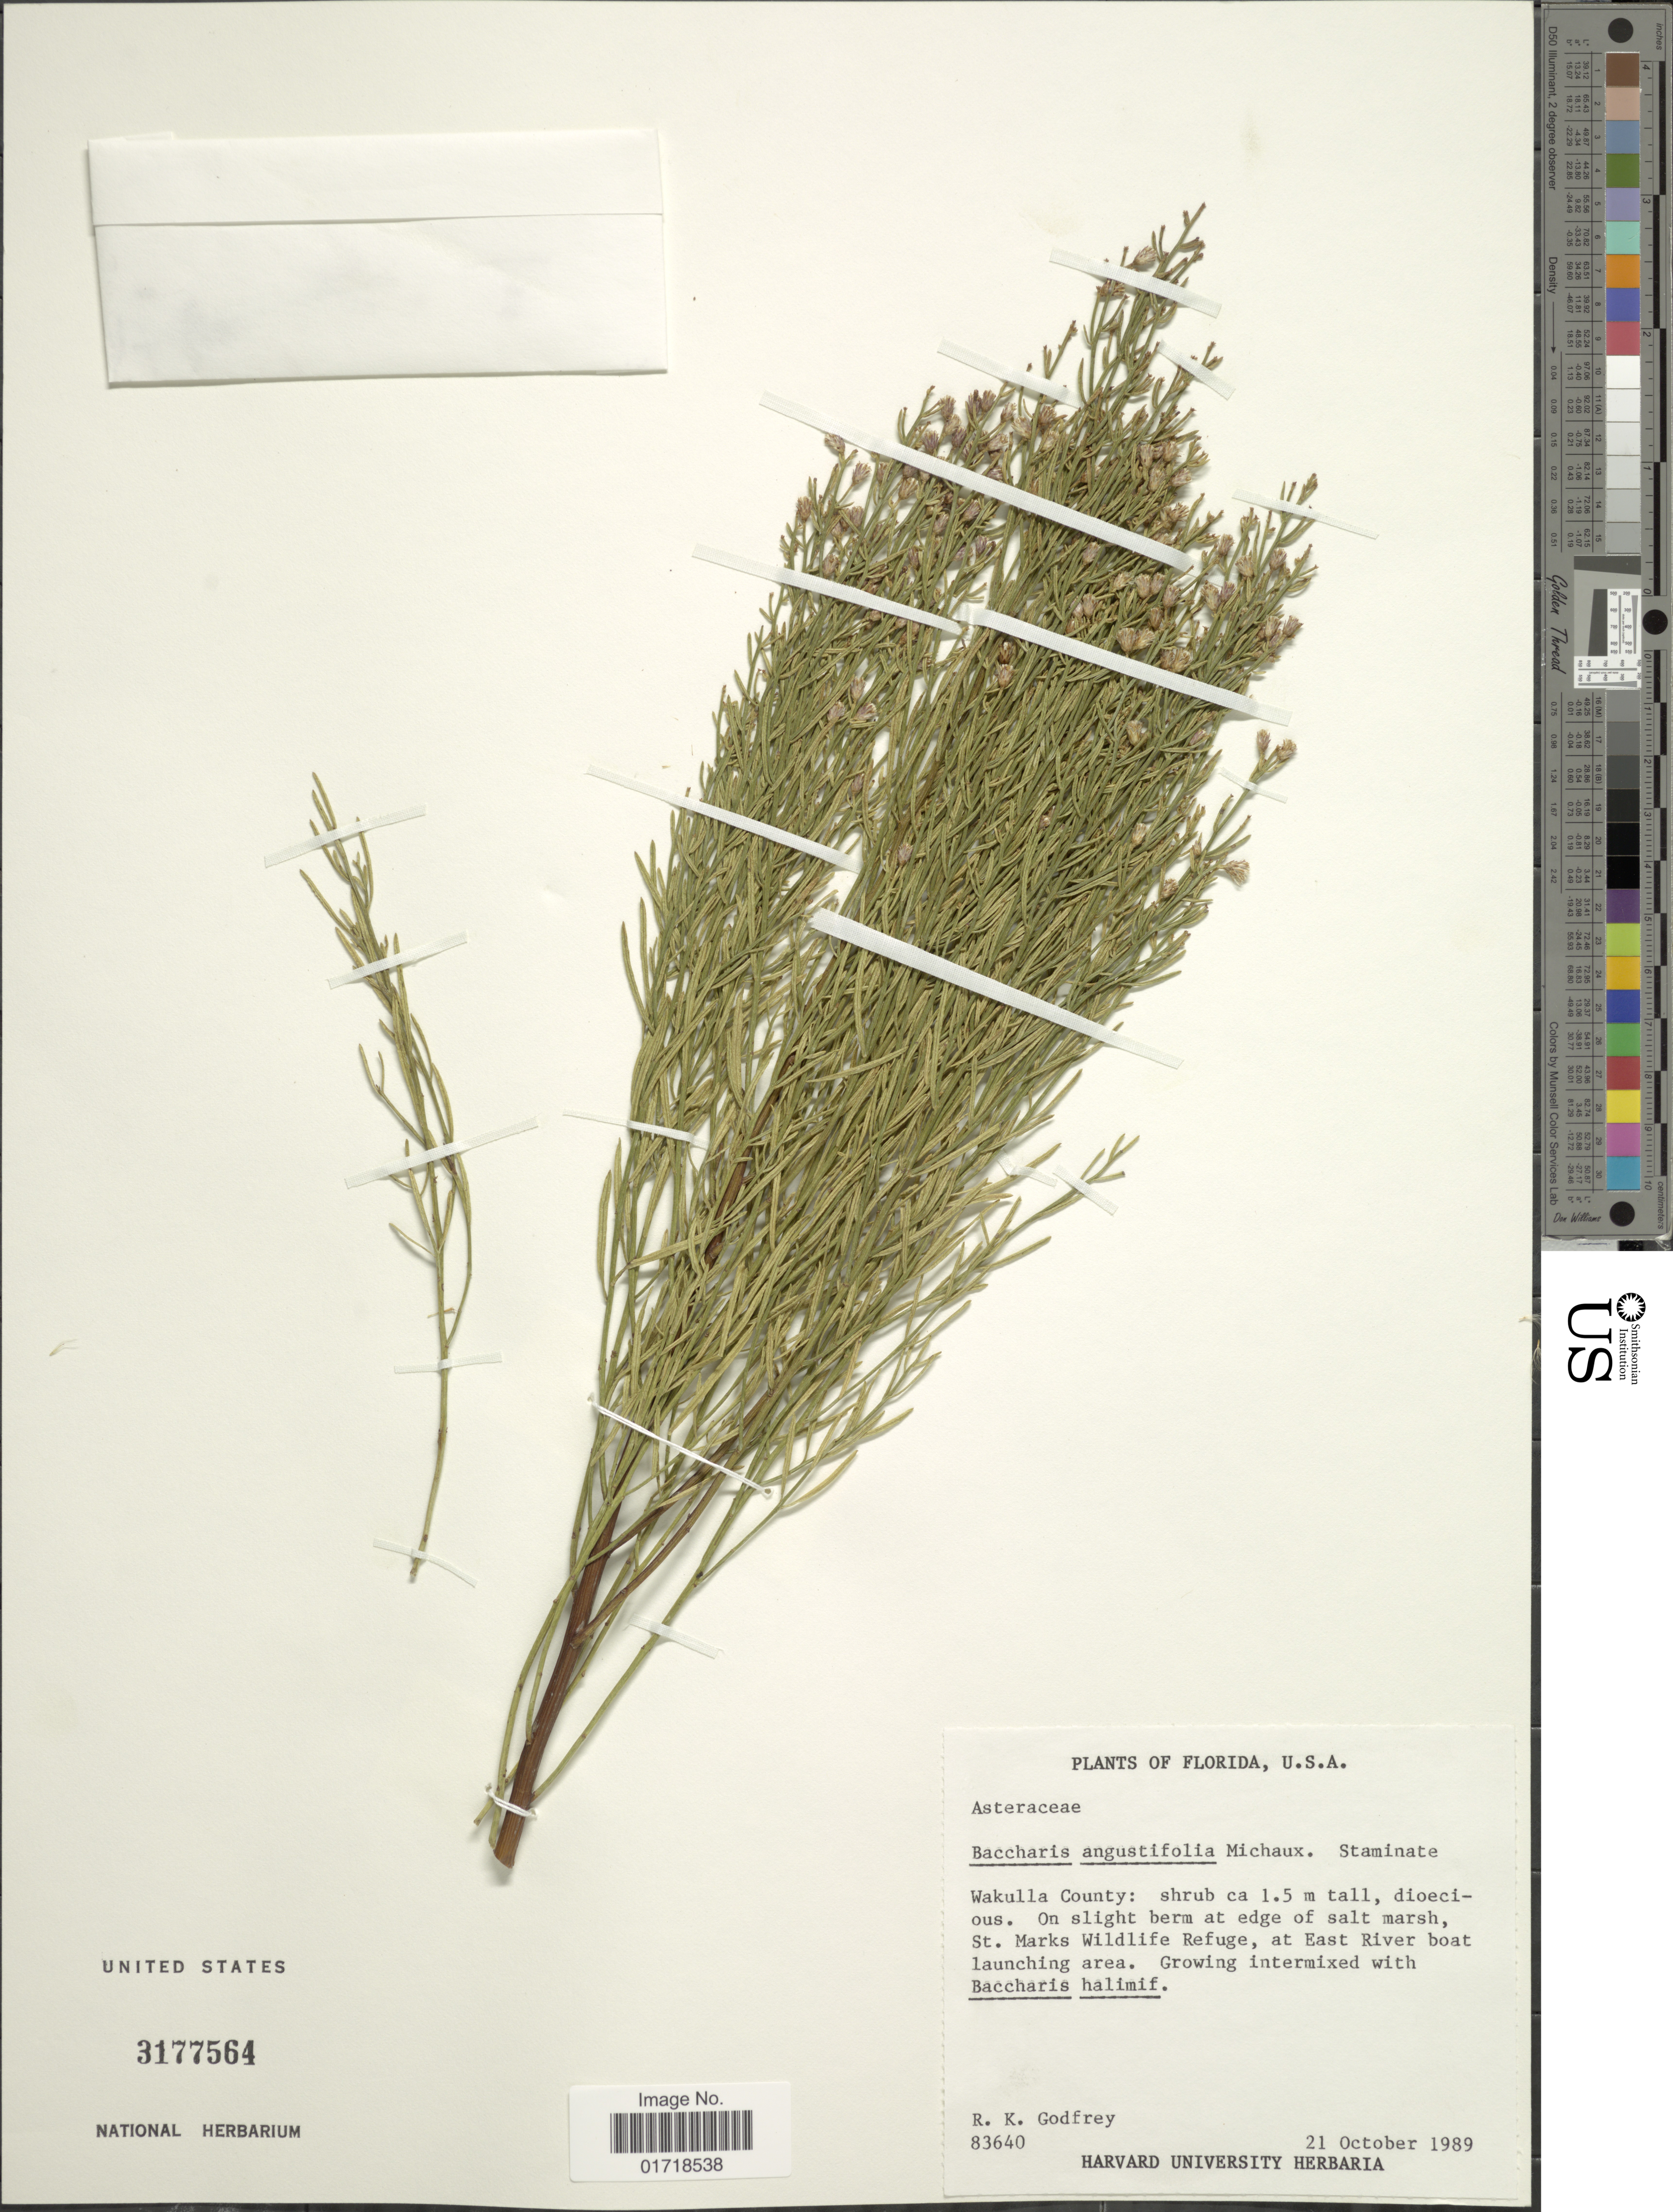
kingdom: Plantae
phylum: Tracheophyta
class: Magnoliopsida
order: Asterales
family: Asteraceae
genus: Baccharis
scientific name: Baccharis angustifolia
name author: Michx.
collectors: R. K. Godfrey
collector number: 83640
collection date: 1989-10-21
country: United States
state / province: Florida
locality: Wakulla County, On slight berm at edge of Salt marsh, St. Marks Wildlife Refuge, At East River boat lauching area.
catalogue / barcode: US 3177564